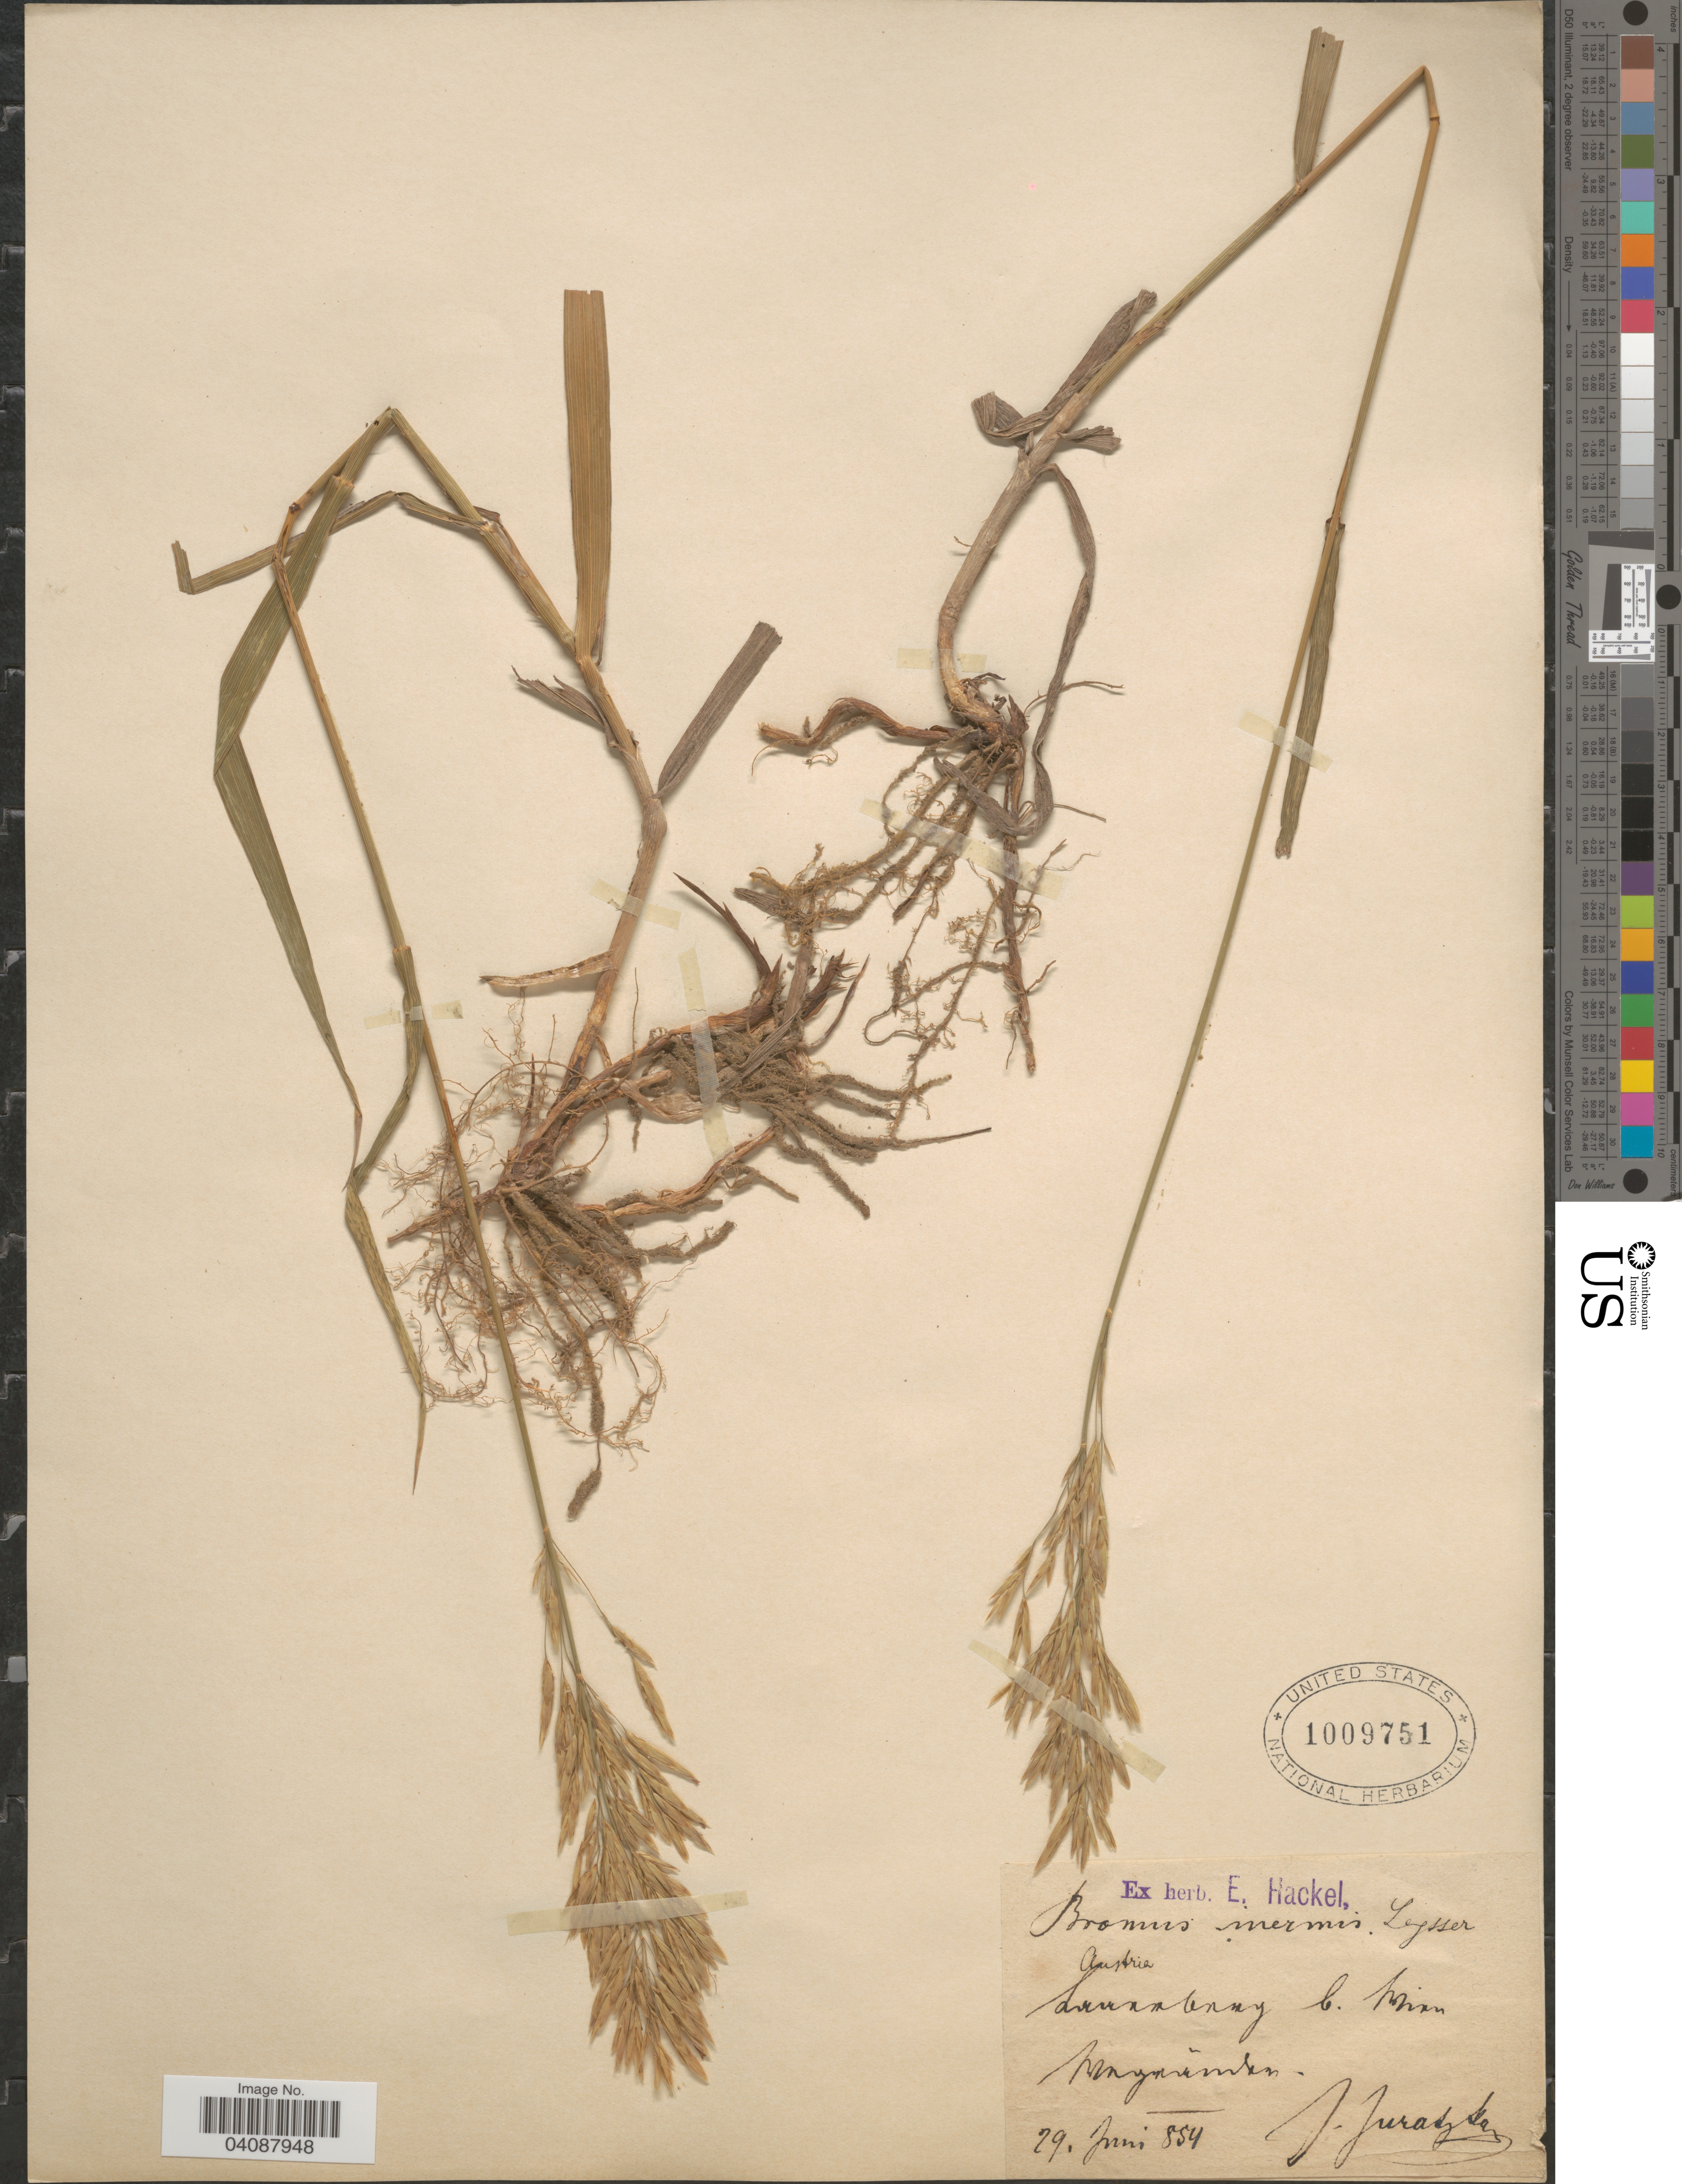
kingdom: Plantae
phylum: Tracheophyta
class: Liliopsida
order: Poales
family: Poaceae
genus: Bromus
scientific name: Bromus inermis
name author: Leyss.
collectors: J. Juratzka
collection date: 1854-06-29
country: Austria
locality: Luunnbrug b. [illegible text].[interpreted]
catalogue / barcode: US 1009751